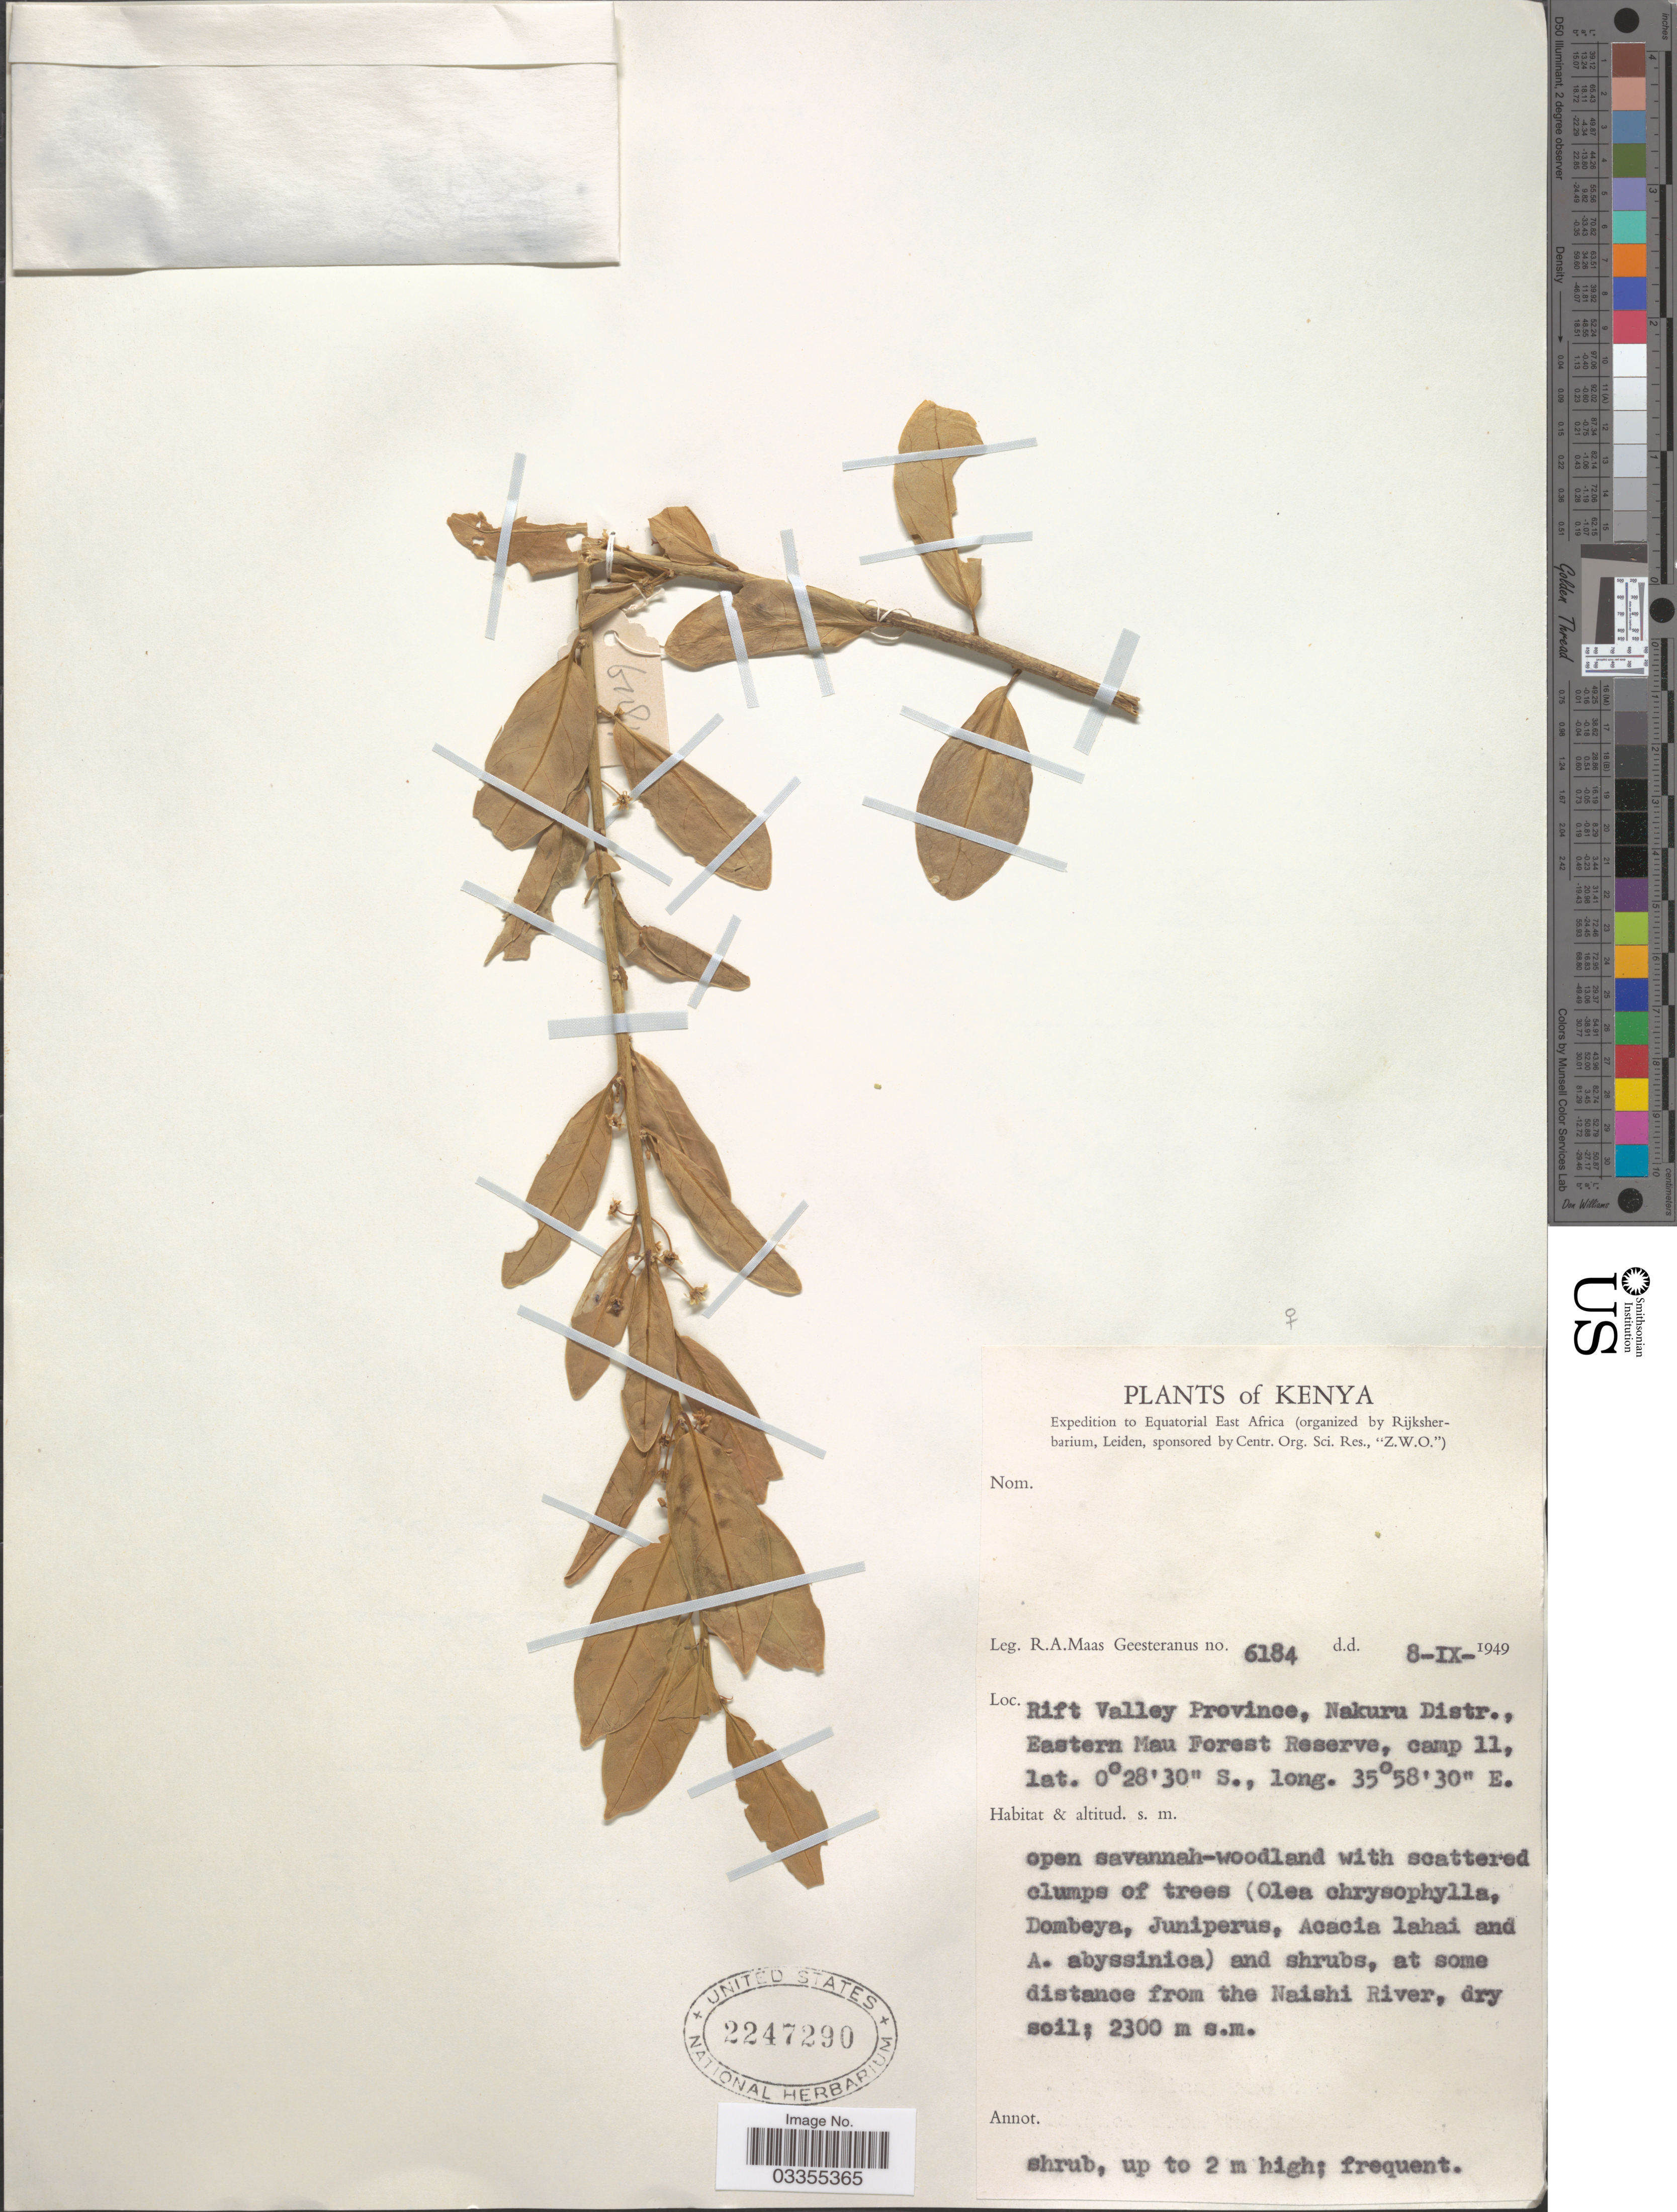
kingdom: Plantae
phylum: Tracheophyta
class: Magnoliopsida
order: Celastrales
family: Celastraceae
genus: Maytenus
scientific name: Maytenus sp.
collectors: R. A. Maas Geesteranus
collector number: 6184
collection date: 1949-09-08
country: Kenya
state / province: Nakuru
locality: Nakuru Distr., Eastern Mau Forest Reserve, camp 11.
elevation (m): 2300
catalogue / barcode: US 2247290